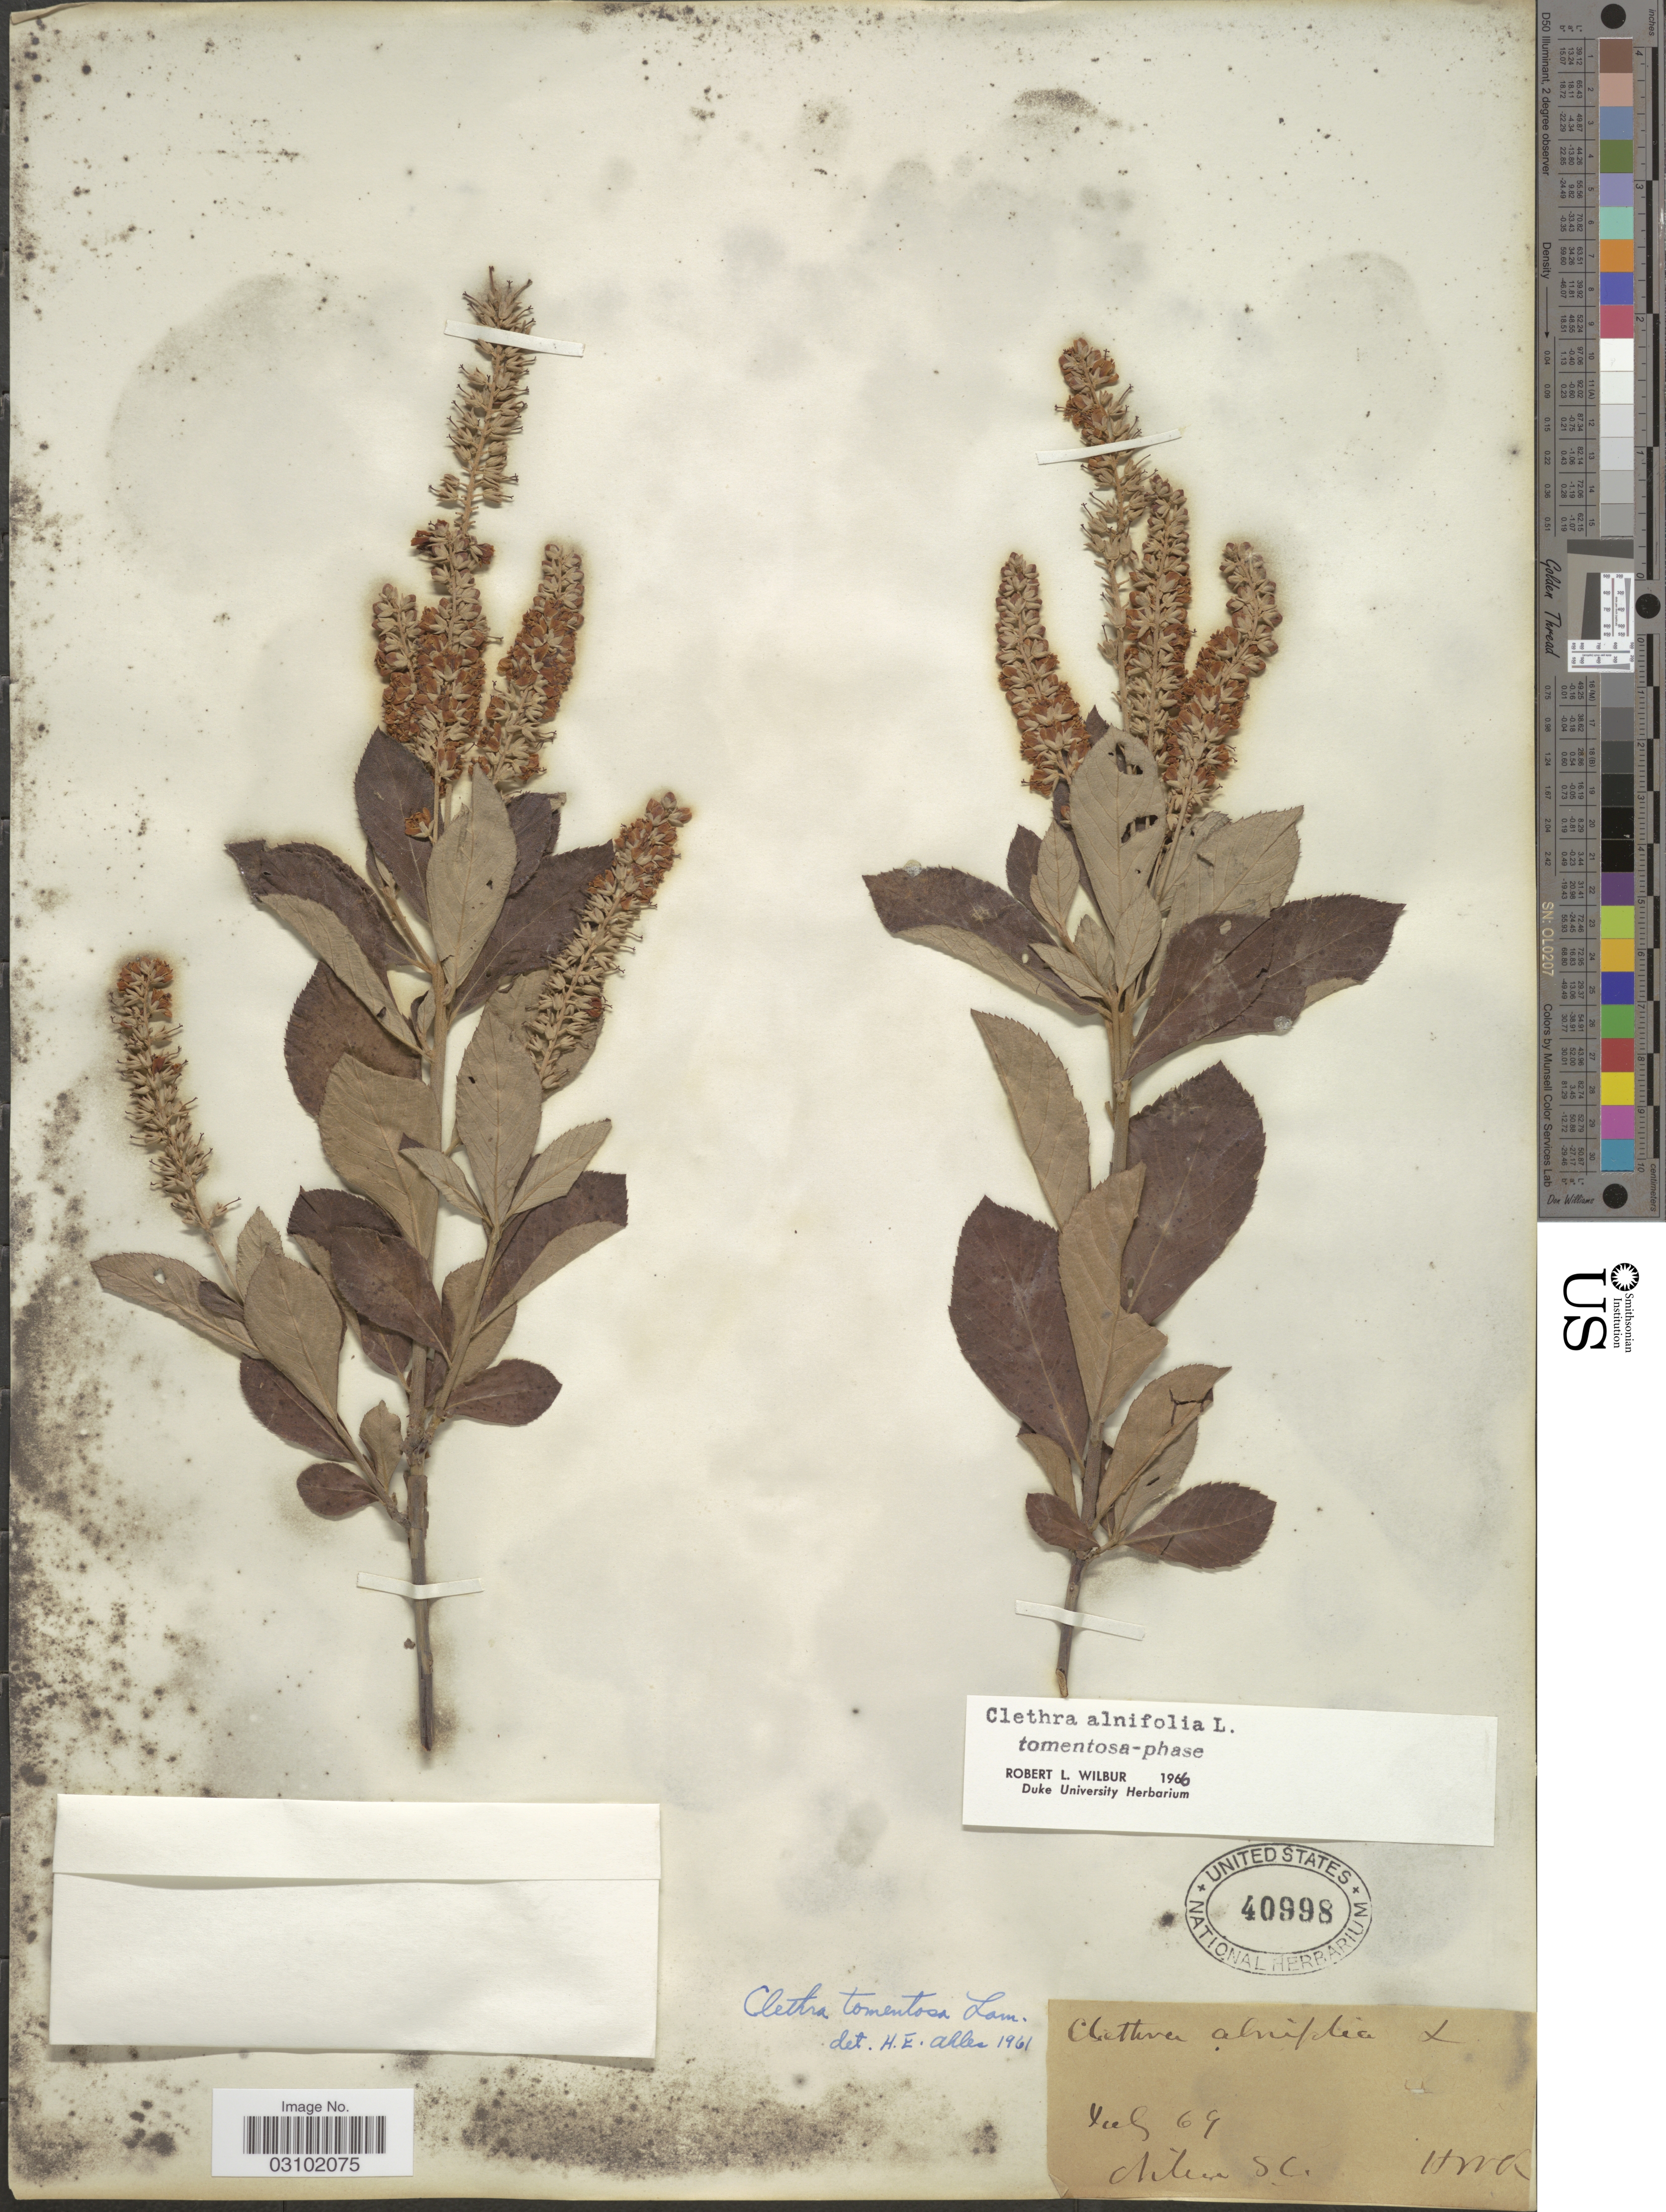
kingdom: Plantae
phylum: Tracheophyta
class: Magnoliopsida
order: Ericales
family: Clethraceae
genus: Clethra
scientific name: Clethra alnifolia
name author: L.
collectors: H. W. K.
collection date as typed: Transcribed d/m/y: /7/69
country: United States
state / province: South Carolina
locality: Aiken.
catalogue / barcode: US 40998